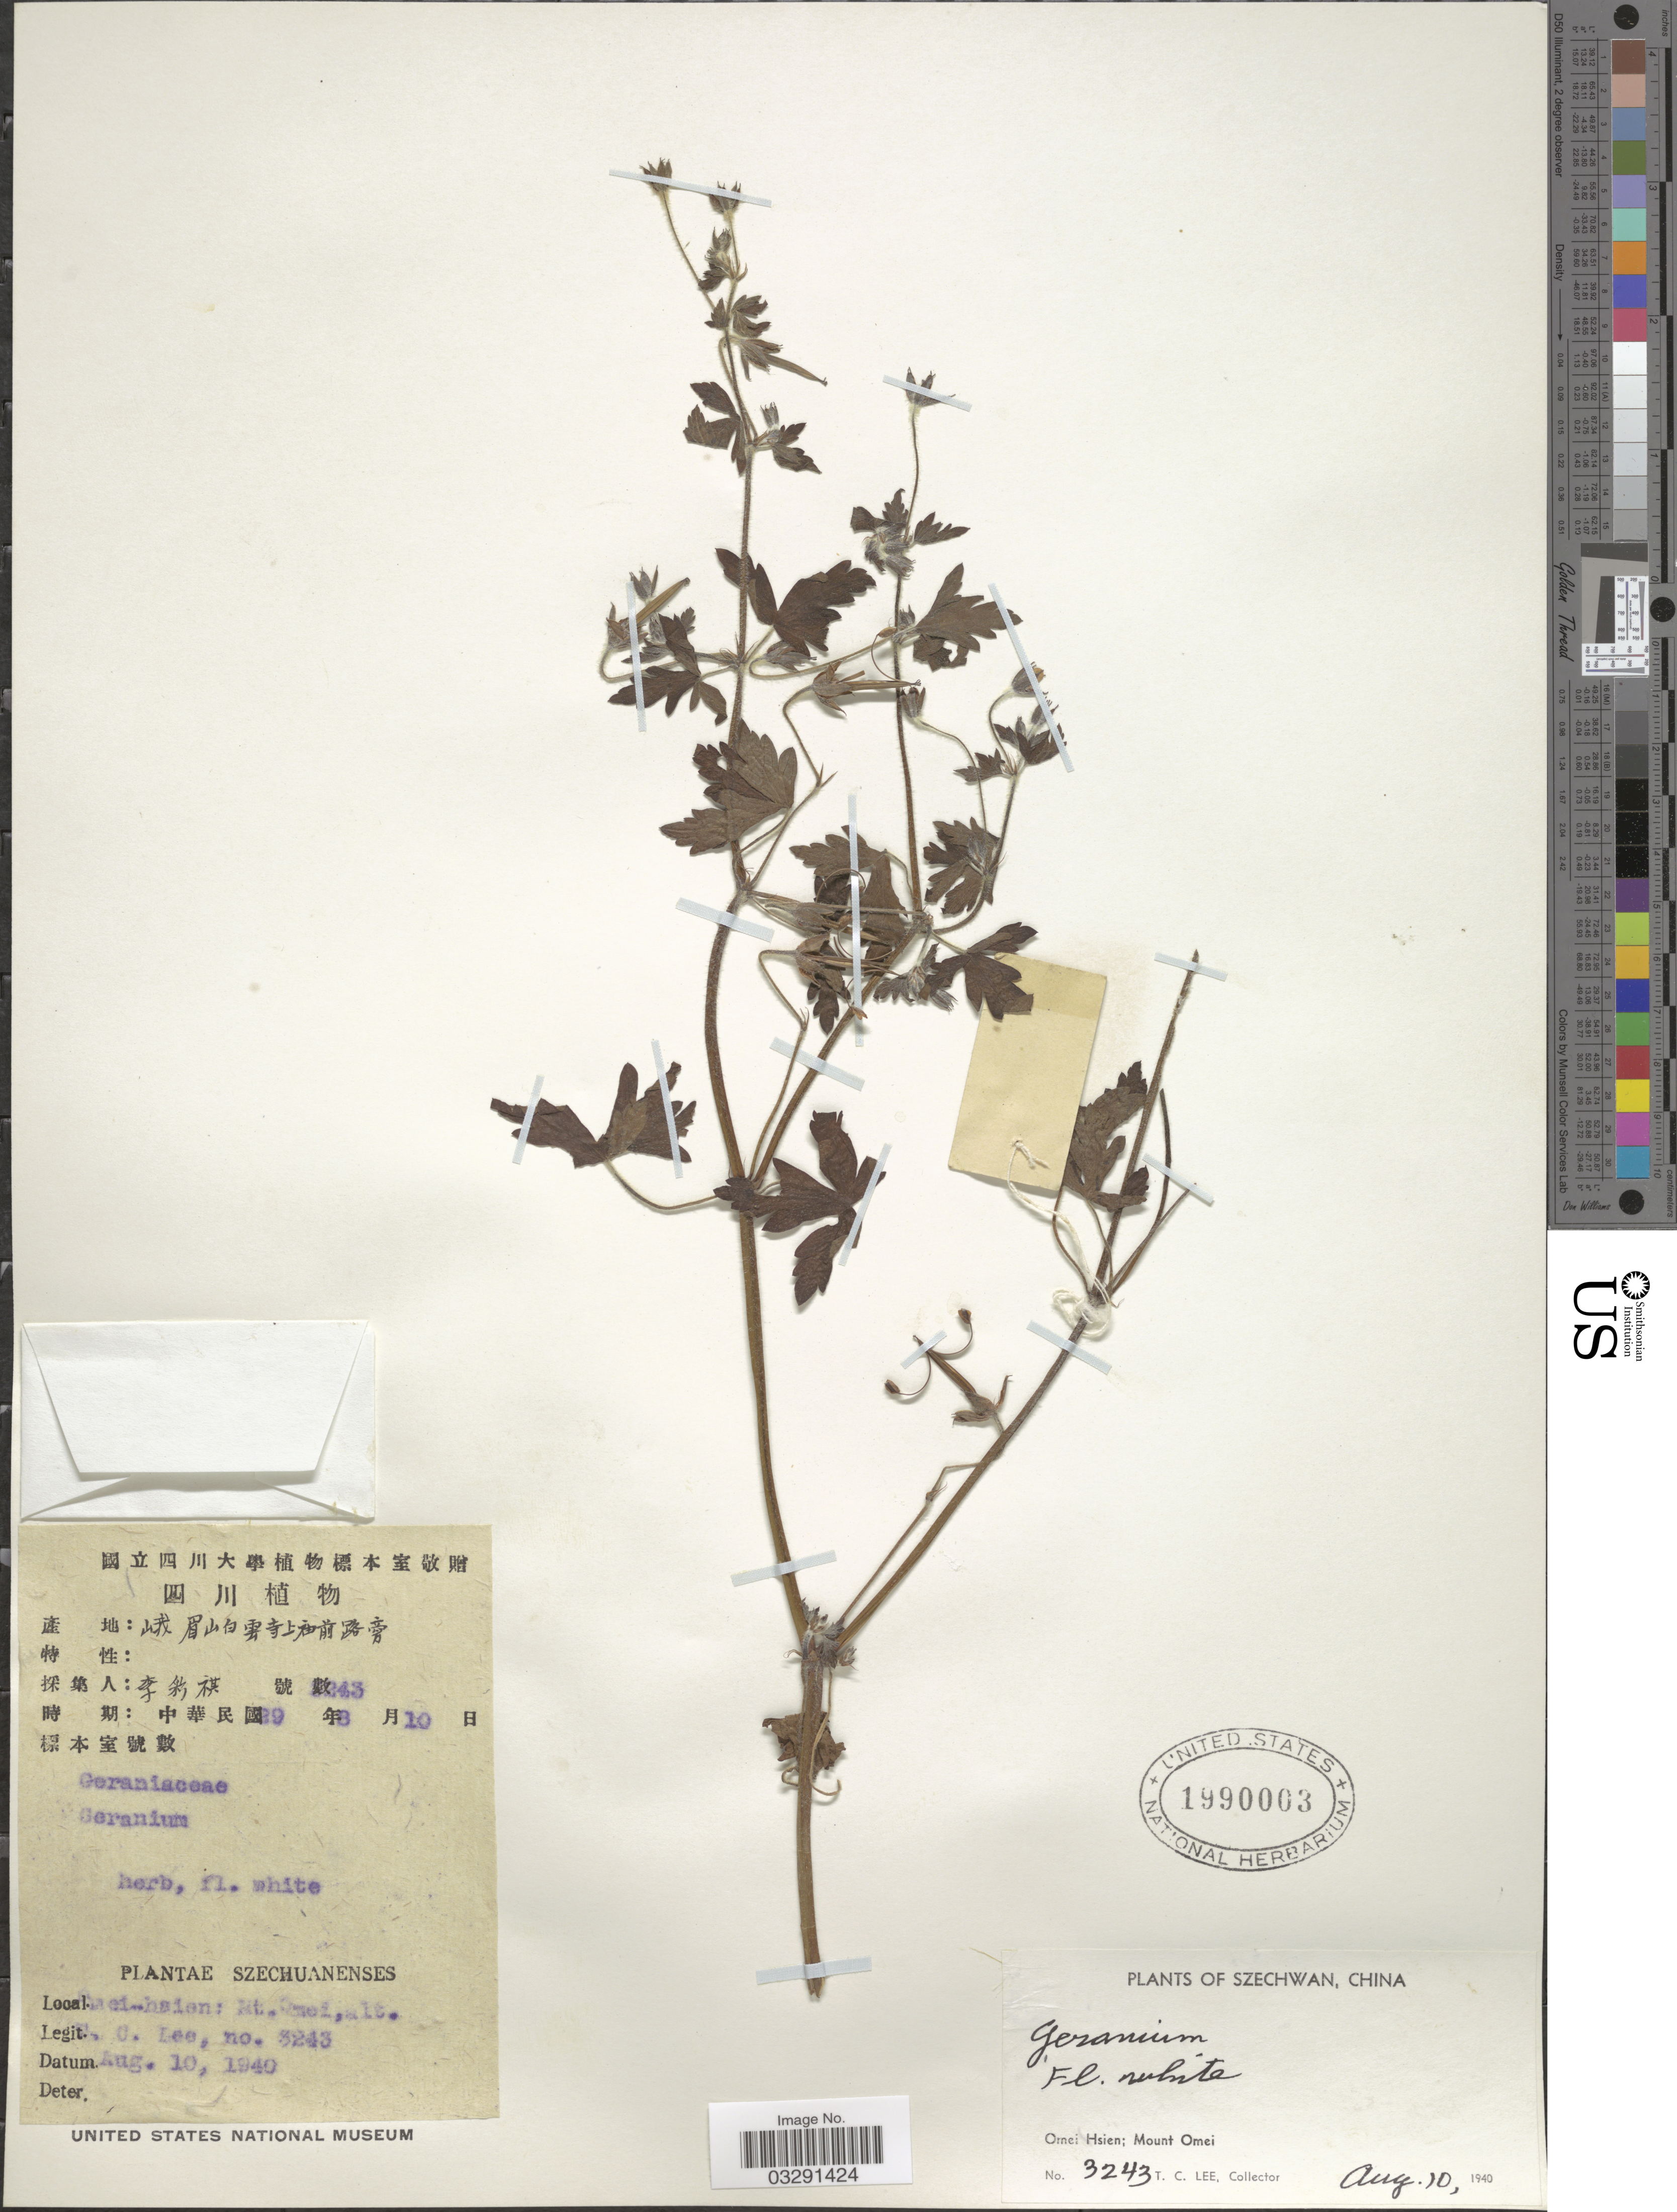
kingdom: Plantae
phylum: Tracheophyta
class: Magnoliopsida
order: Geraniales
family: Geraniaceae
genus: Geranium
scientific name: Geranium nepalense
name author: Sweet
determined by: Aedo, C.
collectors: T. Lee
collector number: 3243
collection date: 1940-08-10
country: China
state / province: Sichuan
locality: Szechwan. Omei Hsien; Mount Omei.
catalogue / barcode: US 1990003